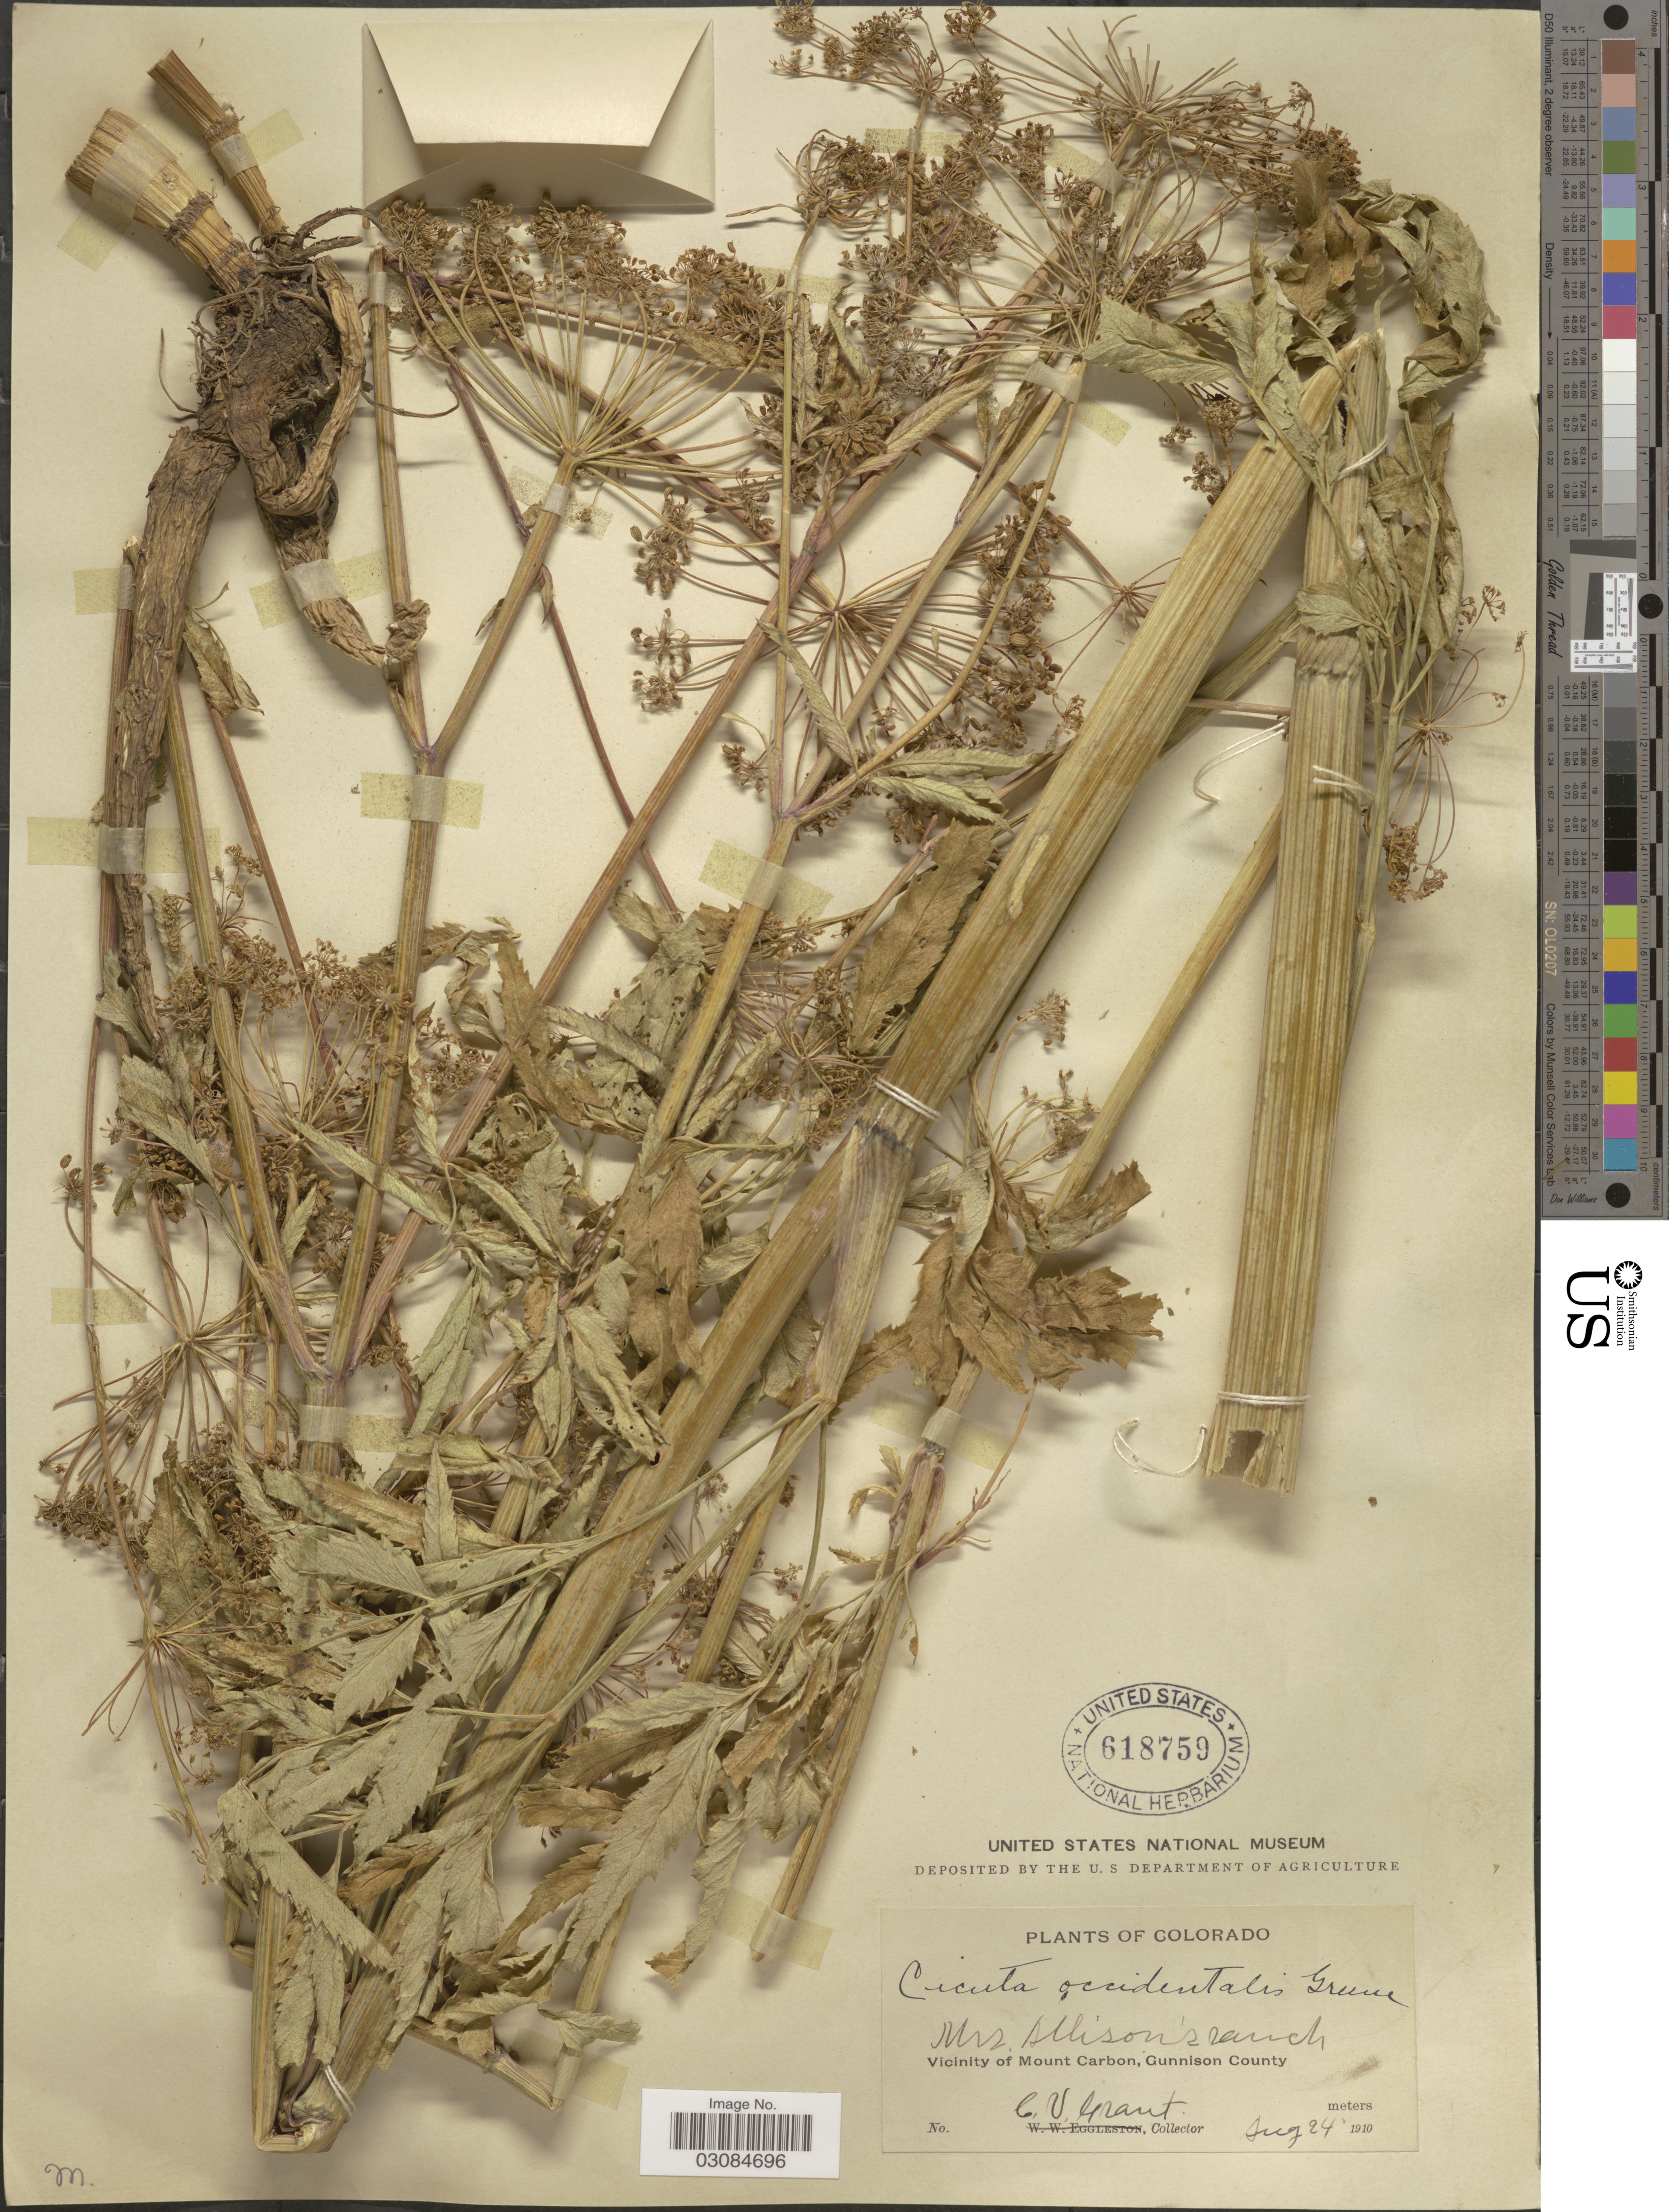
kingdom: Plantae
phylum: Tracheophyta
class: Magnoliopsida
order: Apiales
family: Apiaceae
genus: Cicuta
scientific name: Cicuta occidentalis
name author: Greene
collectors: C. Grant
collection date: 1910-08-24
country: United States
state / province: Colorado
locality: Mrs. Allison's Ranch. Vicinity of Mount Carbon, Gunnison County.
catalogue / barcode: US 618759